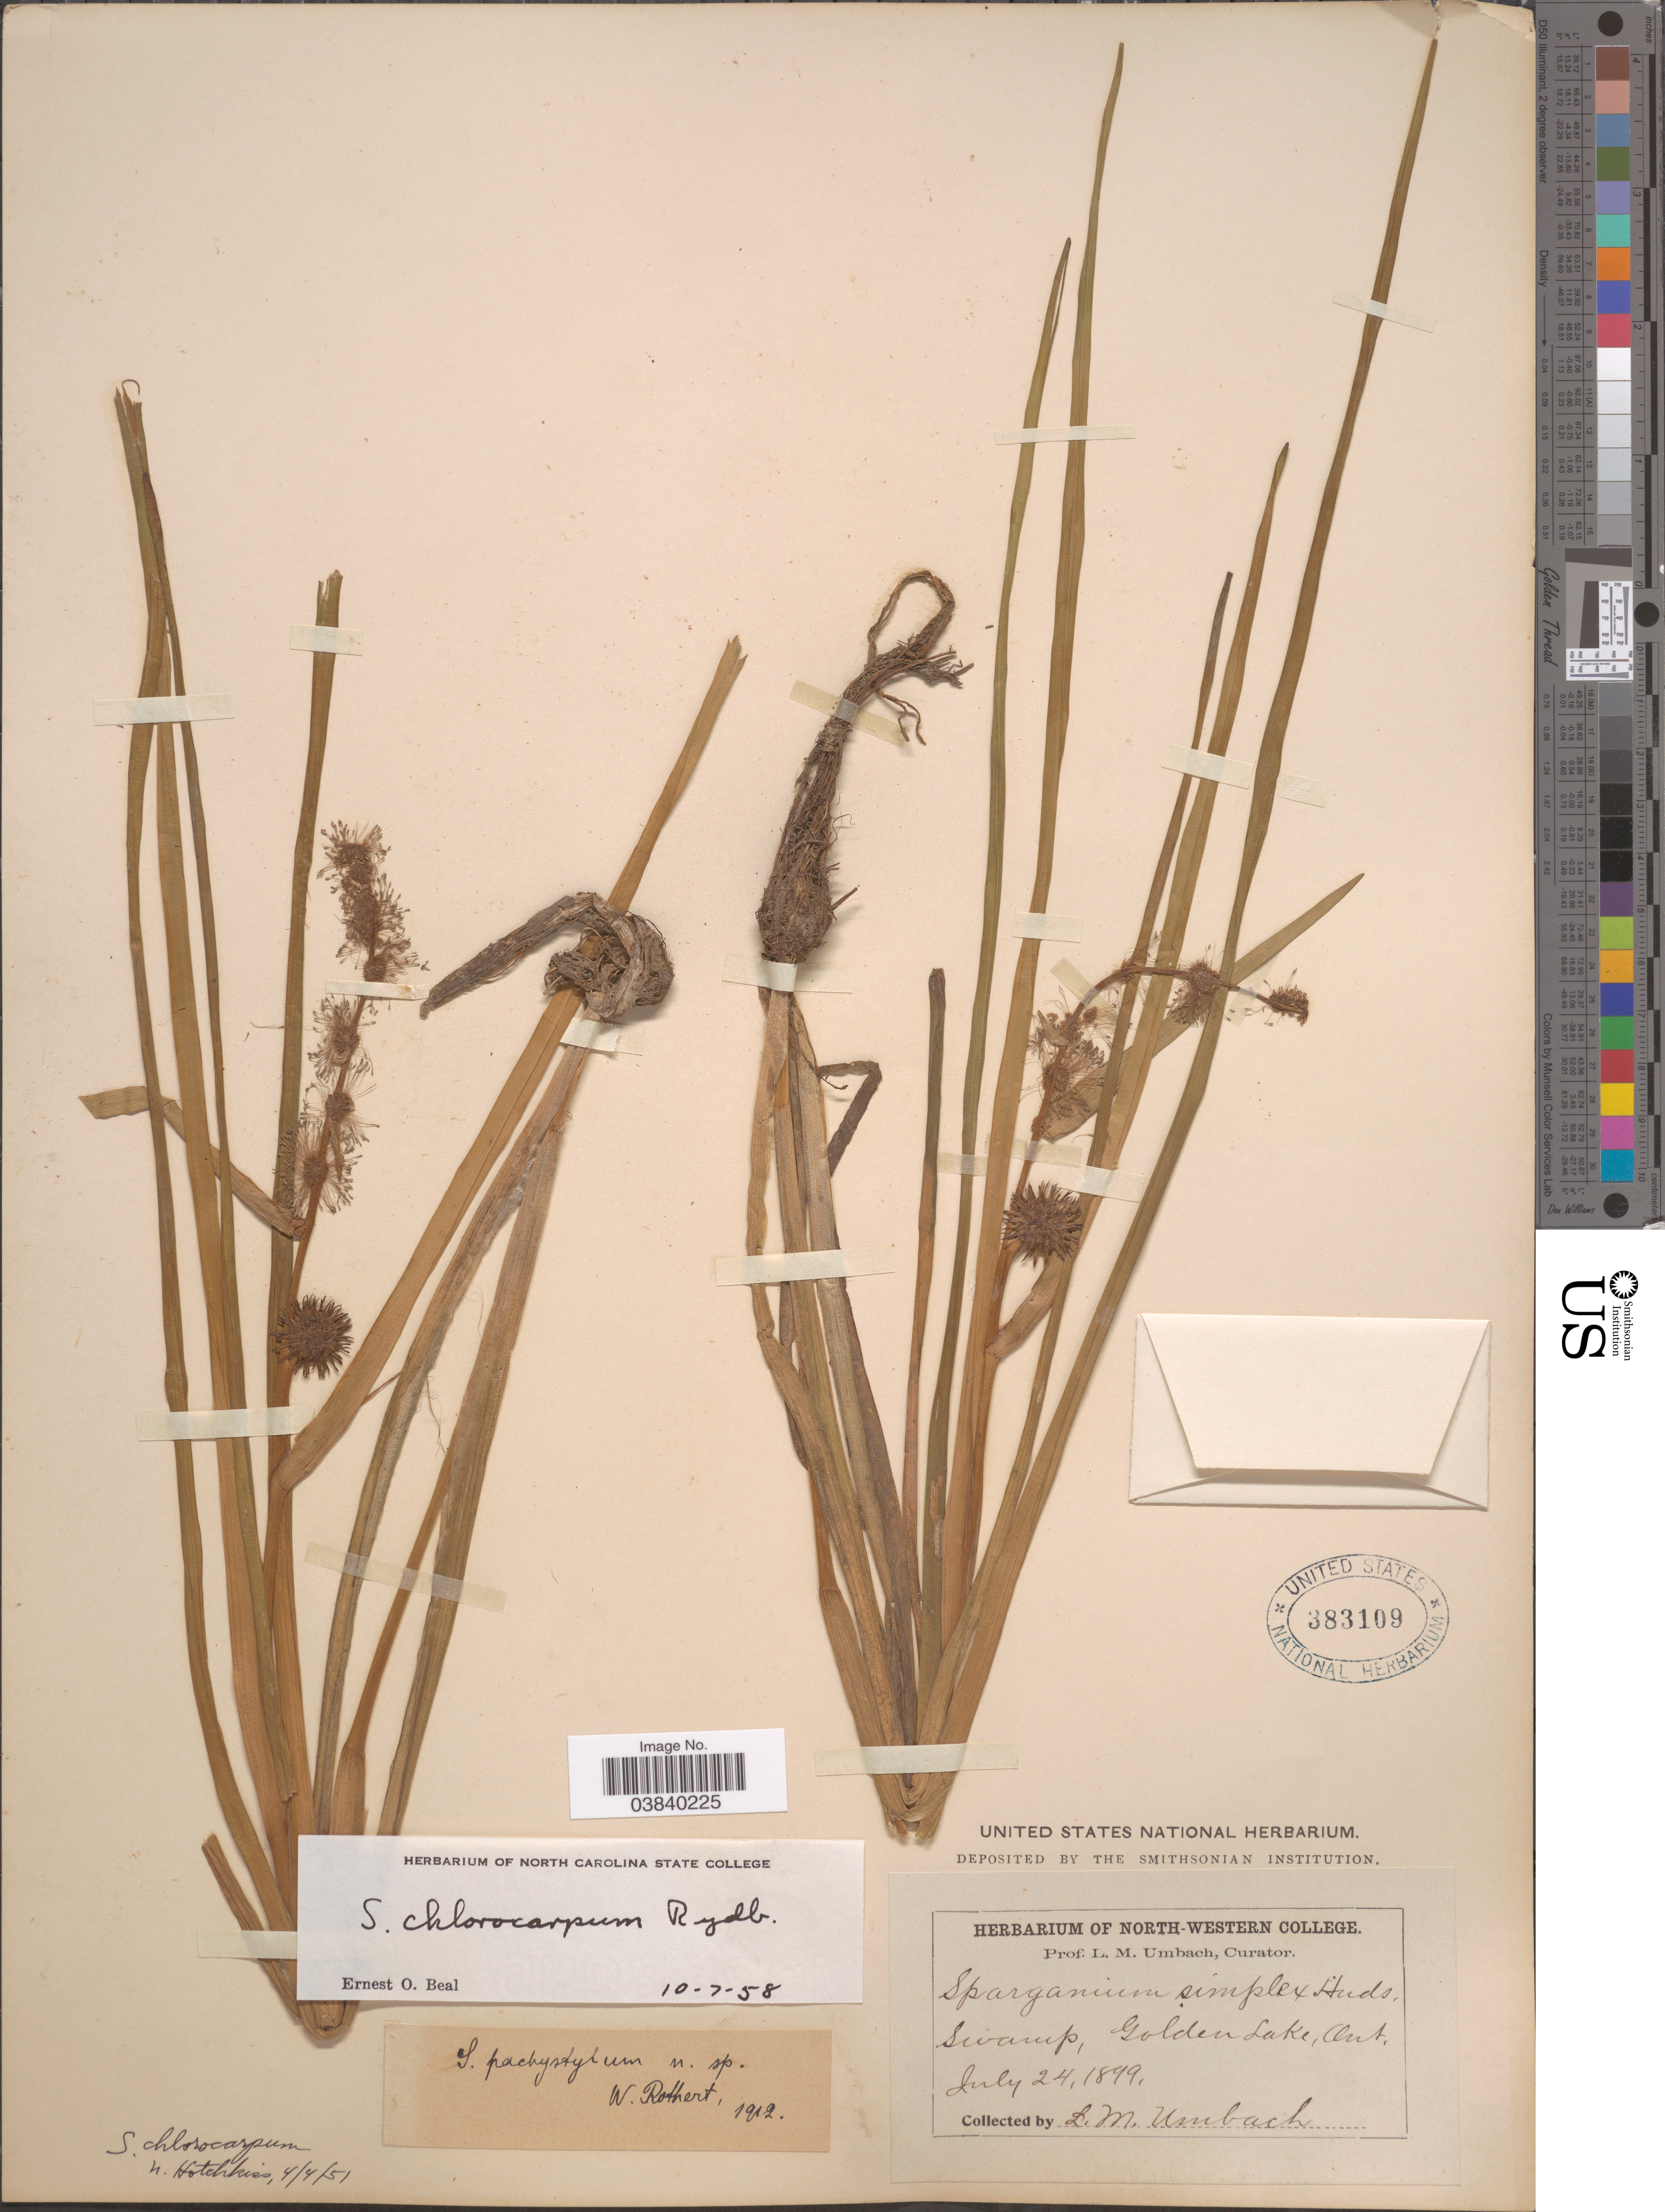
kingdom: Plantae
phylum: Tracheophyta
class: Liliopsida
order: Poales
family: Typhaceae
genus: Sparganium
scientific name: Sparganium chlorocarpum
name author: Rydb.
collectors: L. M. Umbach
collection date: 1899-07-24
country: Canada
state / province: Ontario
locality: Golden Lake.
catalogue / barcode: US 383109